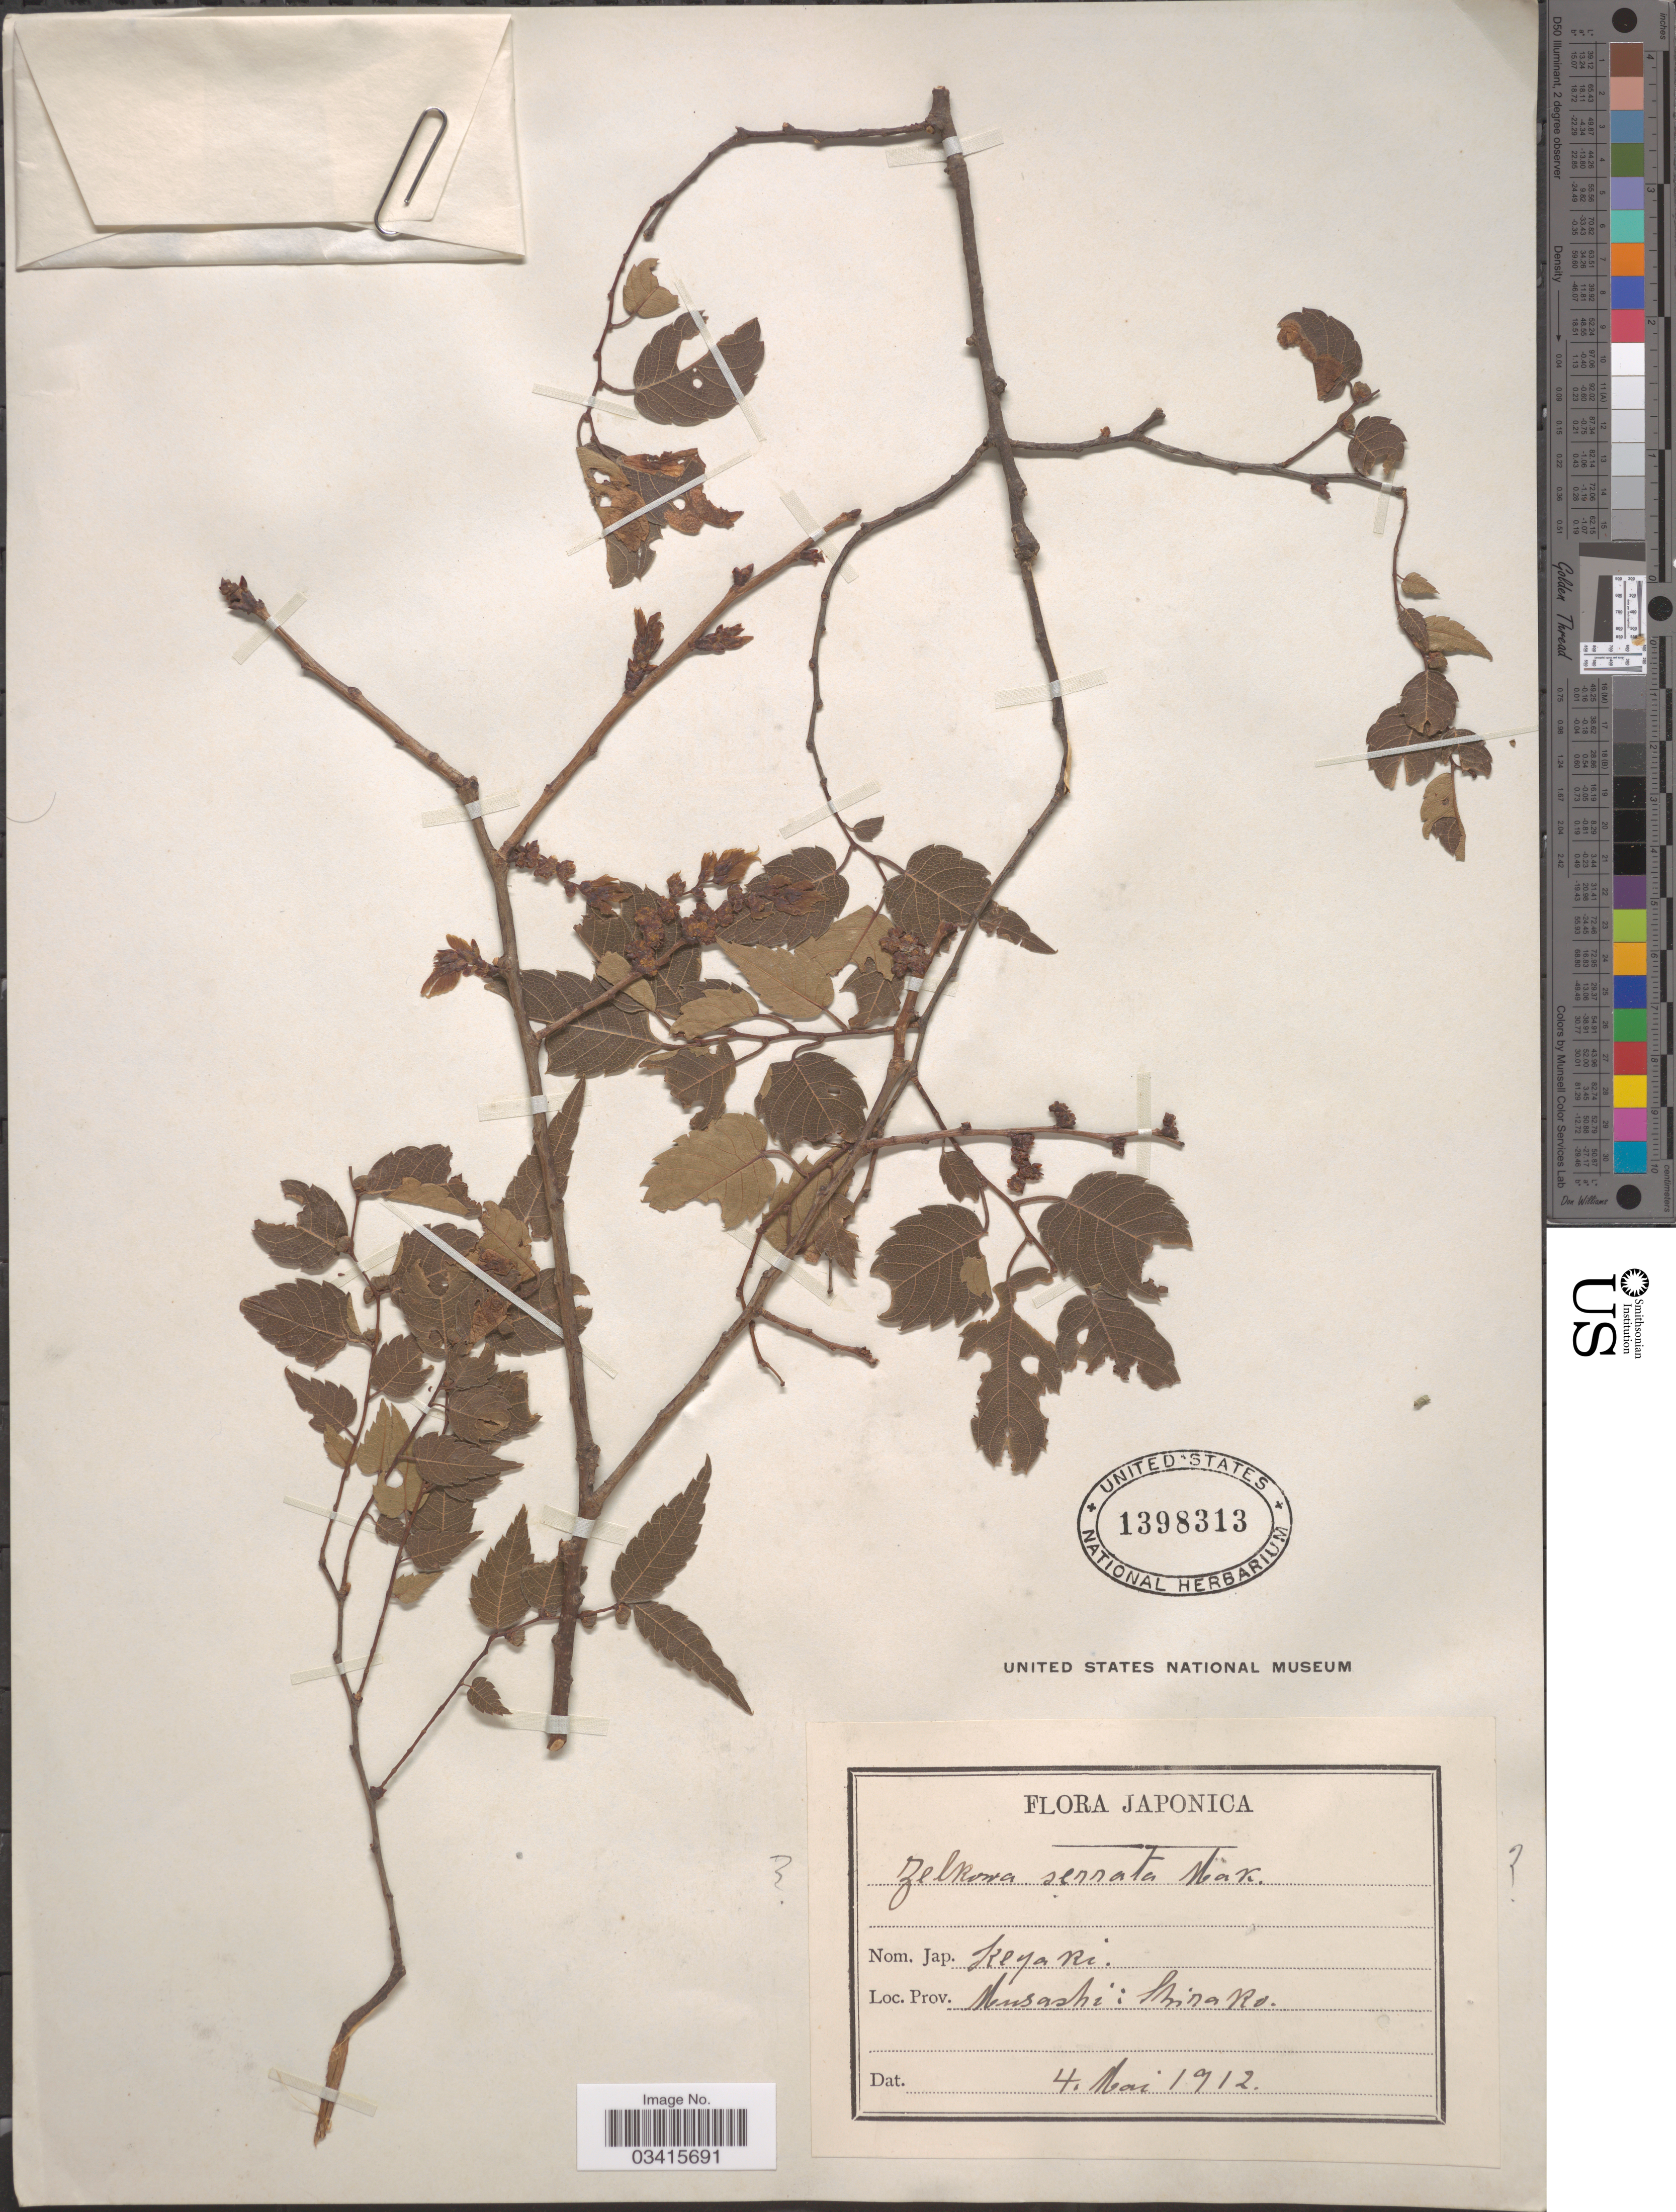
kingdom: Plantae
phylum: Tracheophyta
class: Magnoliopsida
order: Rosales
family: Ulmaceae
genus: Zelkova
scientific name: Zelkova serrata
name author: (Thunb.) Makino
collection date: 1912-05-04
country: Japan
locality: Musashi: Shinako.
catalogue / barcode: US 1398313